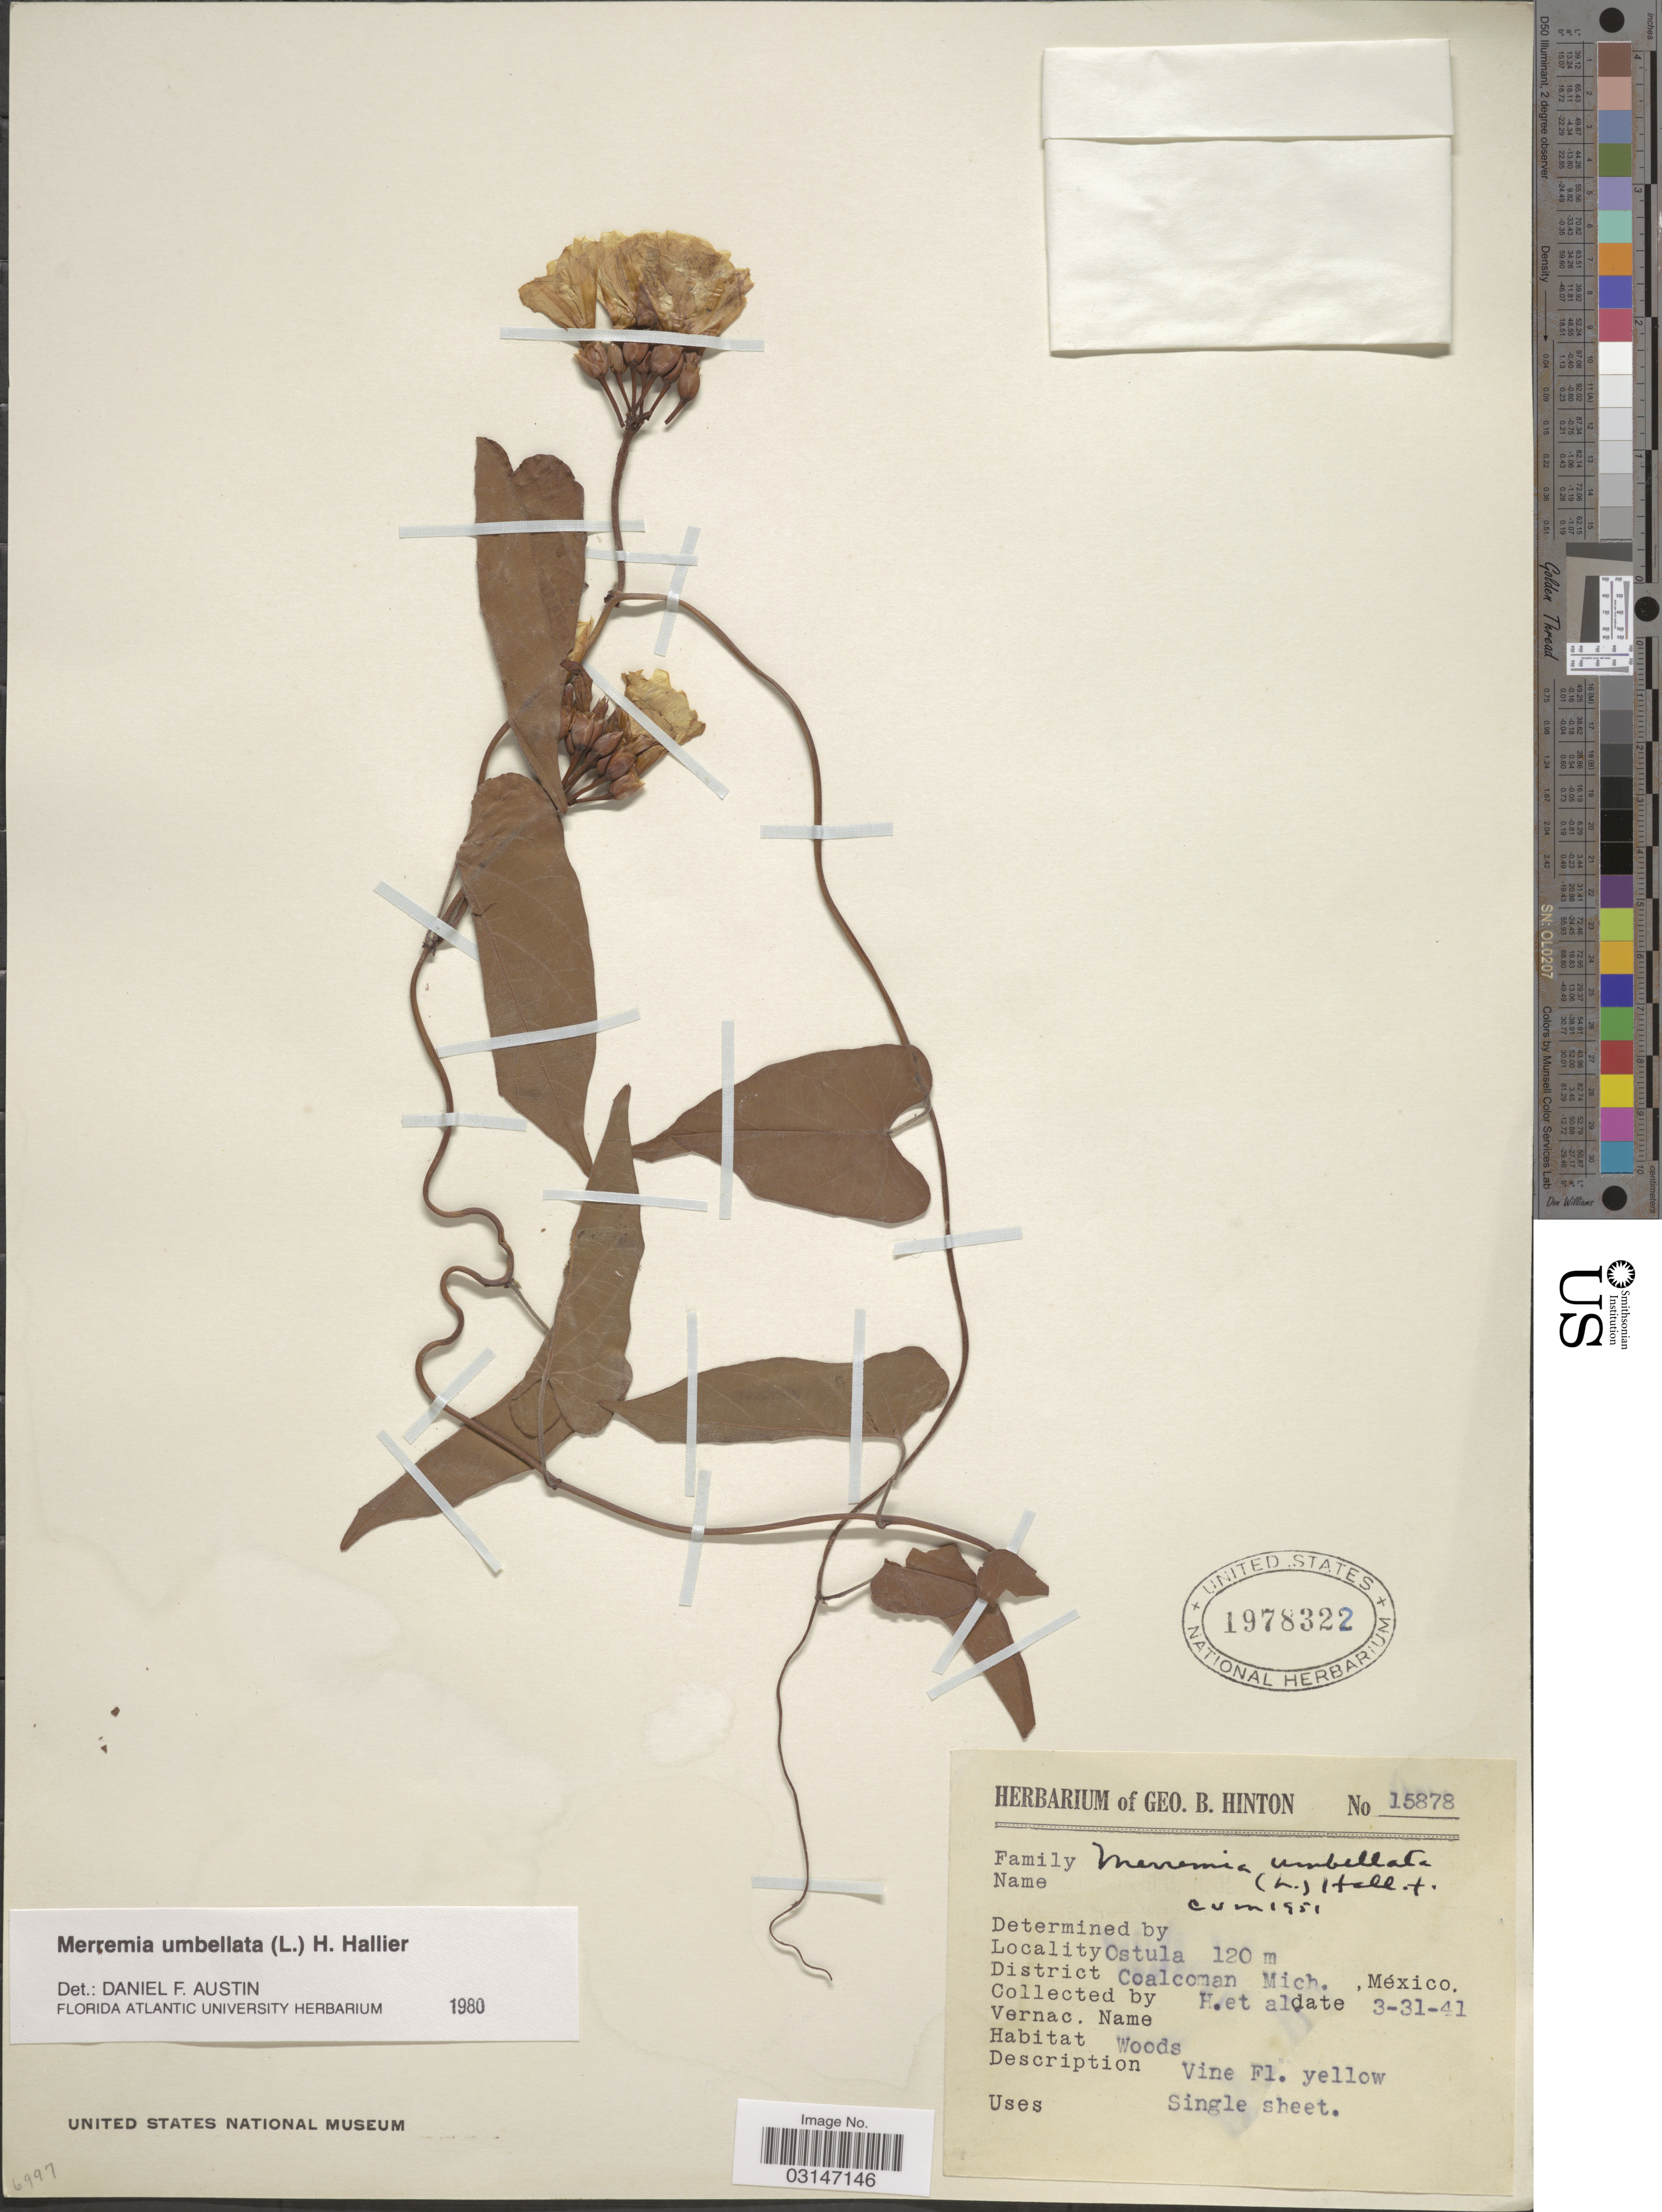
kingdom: Plantae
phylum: Tracheophyta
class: Magnoliopsida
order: Solanales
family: Convolvulaceae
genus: Camonea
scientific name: Camonea umbellata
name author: (L.) A. R. Simões & Staples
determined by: Strong, Mark T., (BOT), Smithsonian Institution - National Museum of Natural History (UNITED STATES)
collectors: G. B. Hinton & et al.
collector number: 15878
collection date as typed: Transcribed d/m/y: 31/3/41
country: Mexico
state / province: Michoacán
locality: Ostula, District Coalcoman, Mich., México.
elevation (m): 120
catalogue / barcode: US 1978322